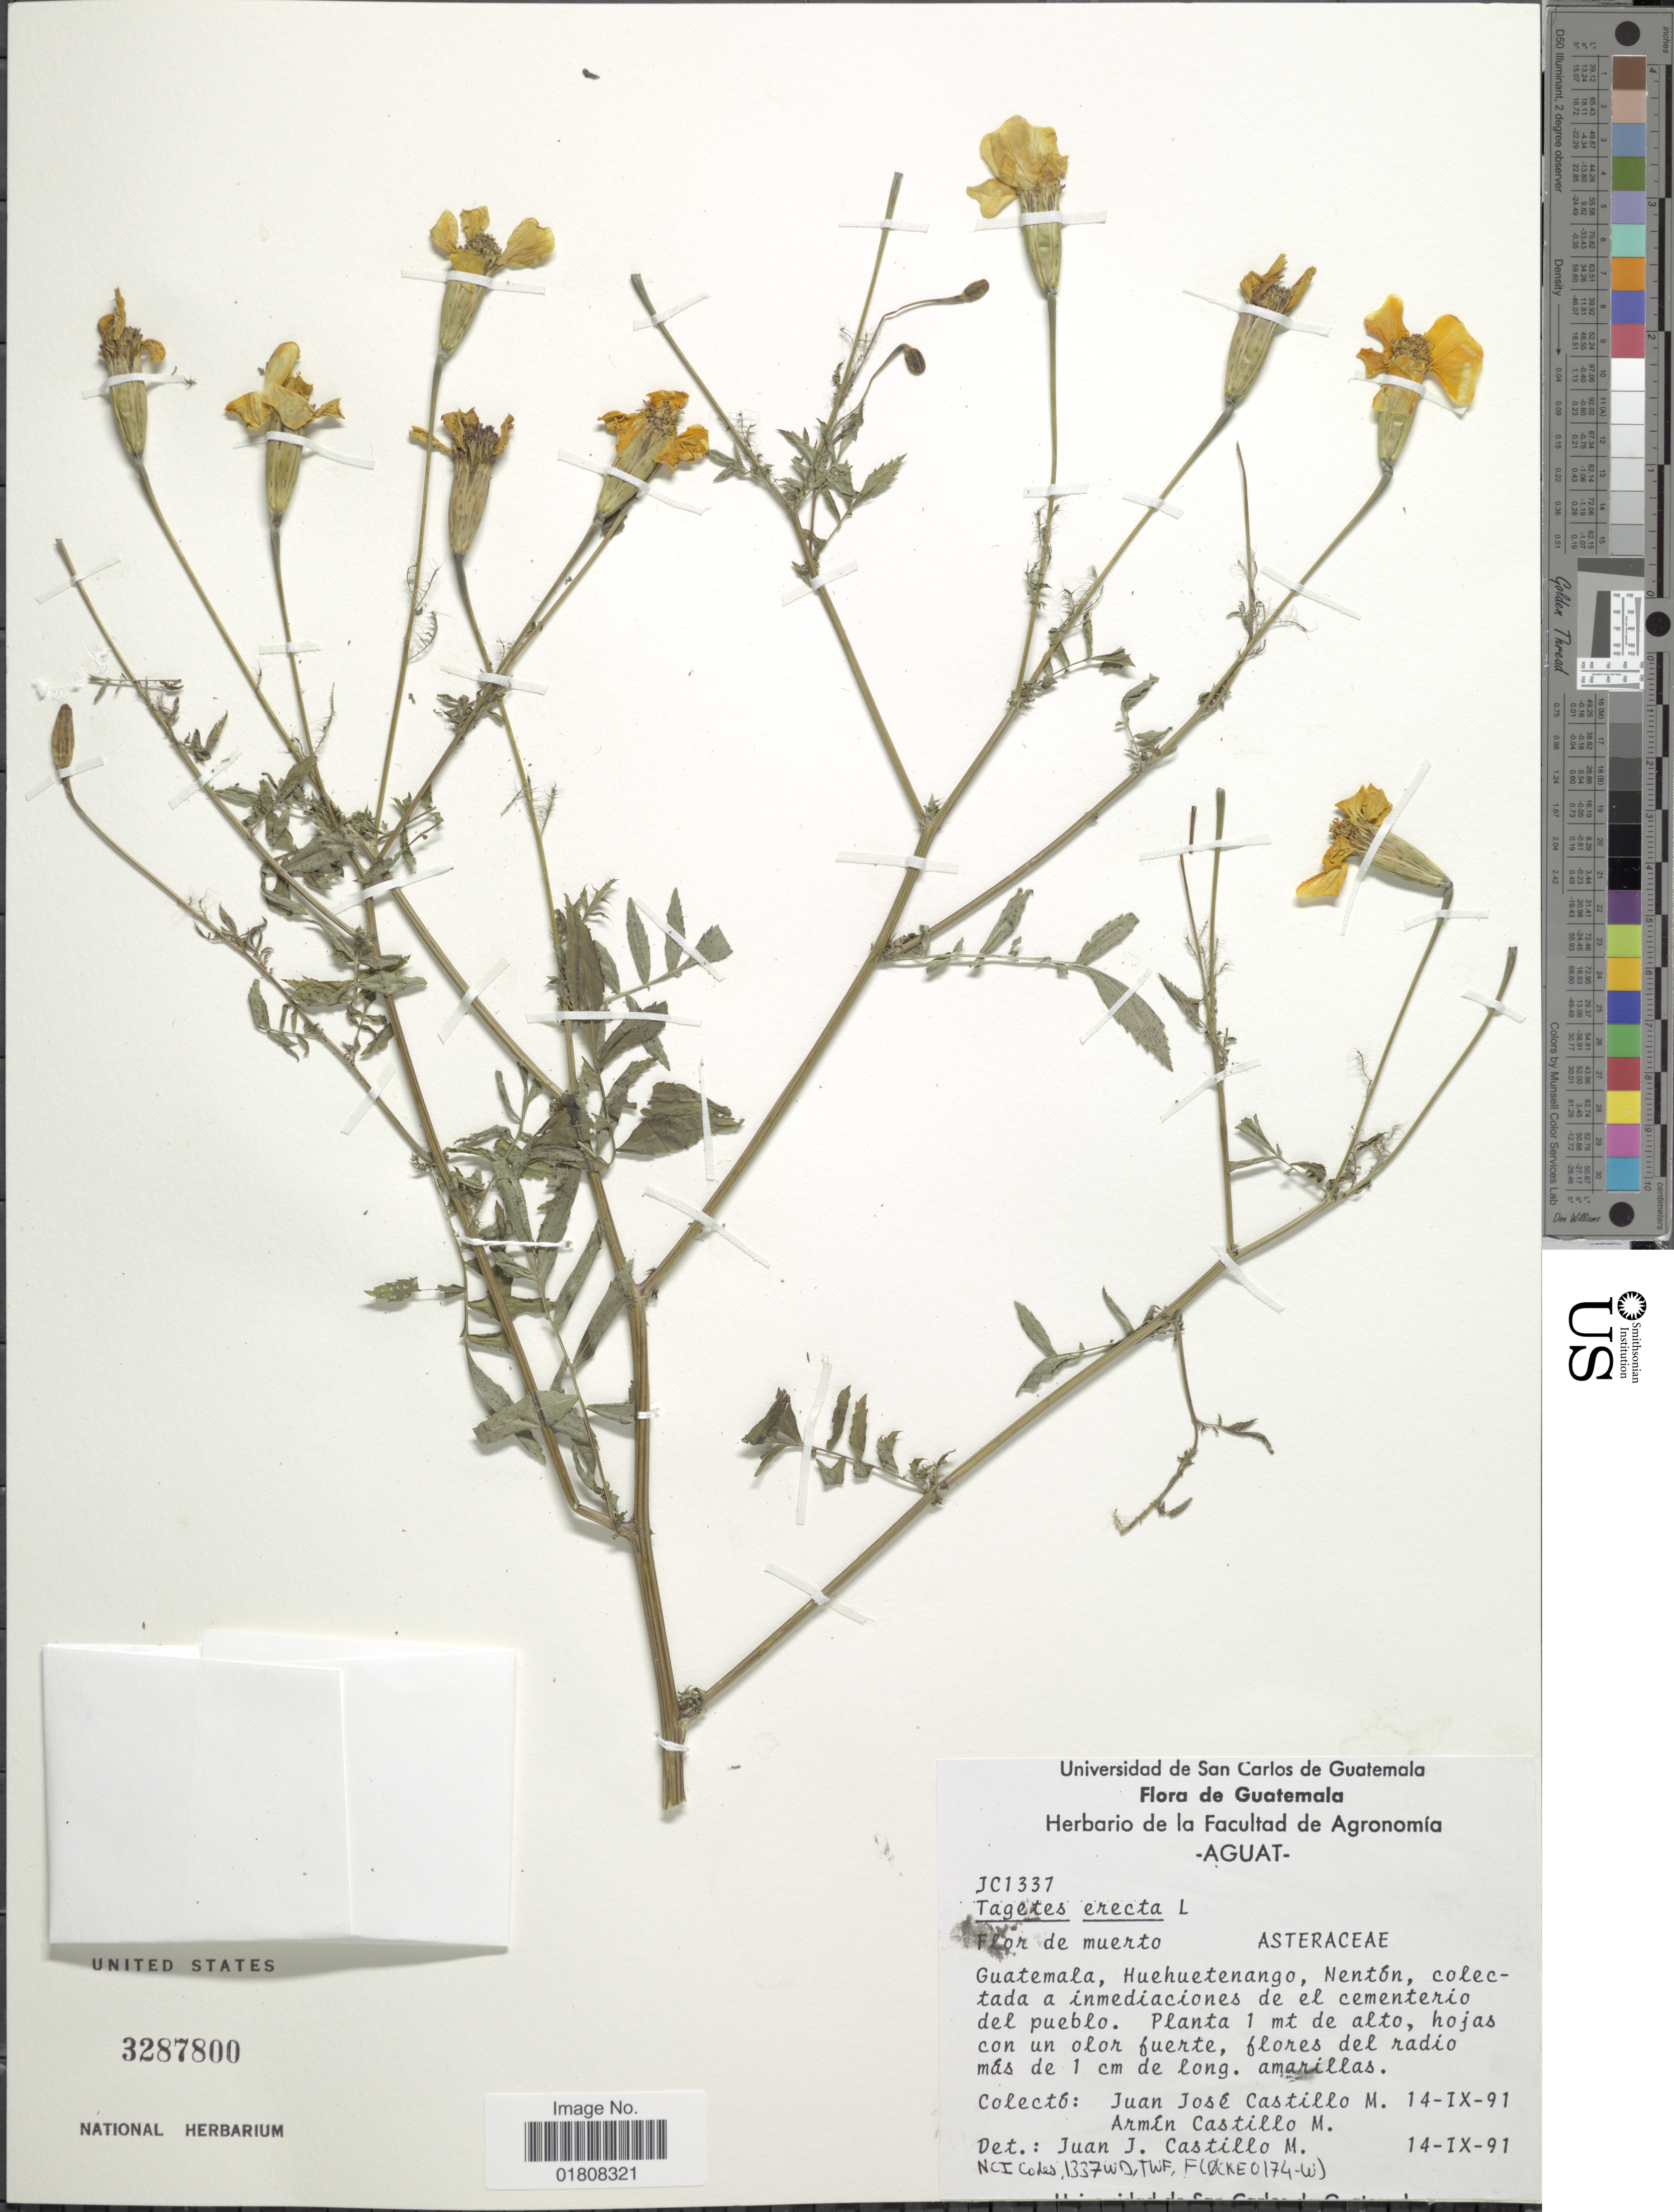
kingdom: Plantae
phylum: Tracheophyta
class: Magnoliopsida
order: Asterales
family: Asteraceae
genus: Tagetes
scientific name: Tagetes patula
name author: L.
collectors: J. Castillo & A. Castillo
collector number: JC1337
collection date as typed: Transcribed d/m/y: 14/9/91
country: Guatemala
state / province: Huehuetenango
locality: Nenton, colectada a inmediaciones de el cementerio del pueblo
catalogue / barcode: US 3287800